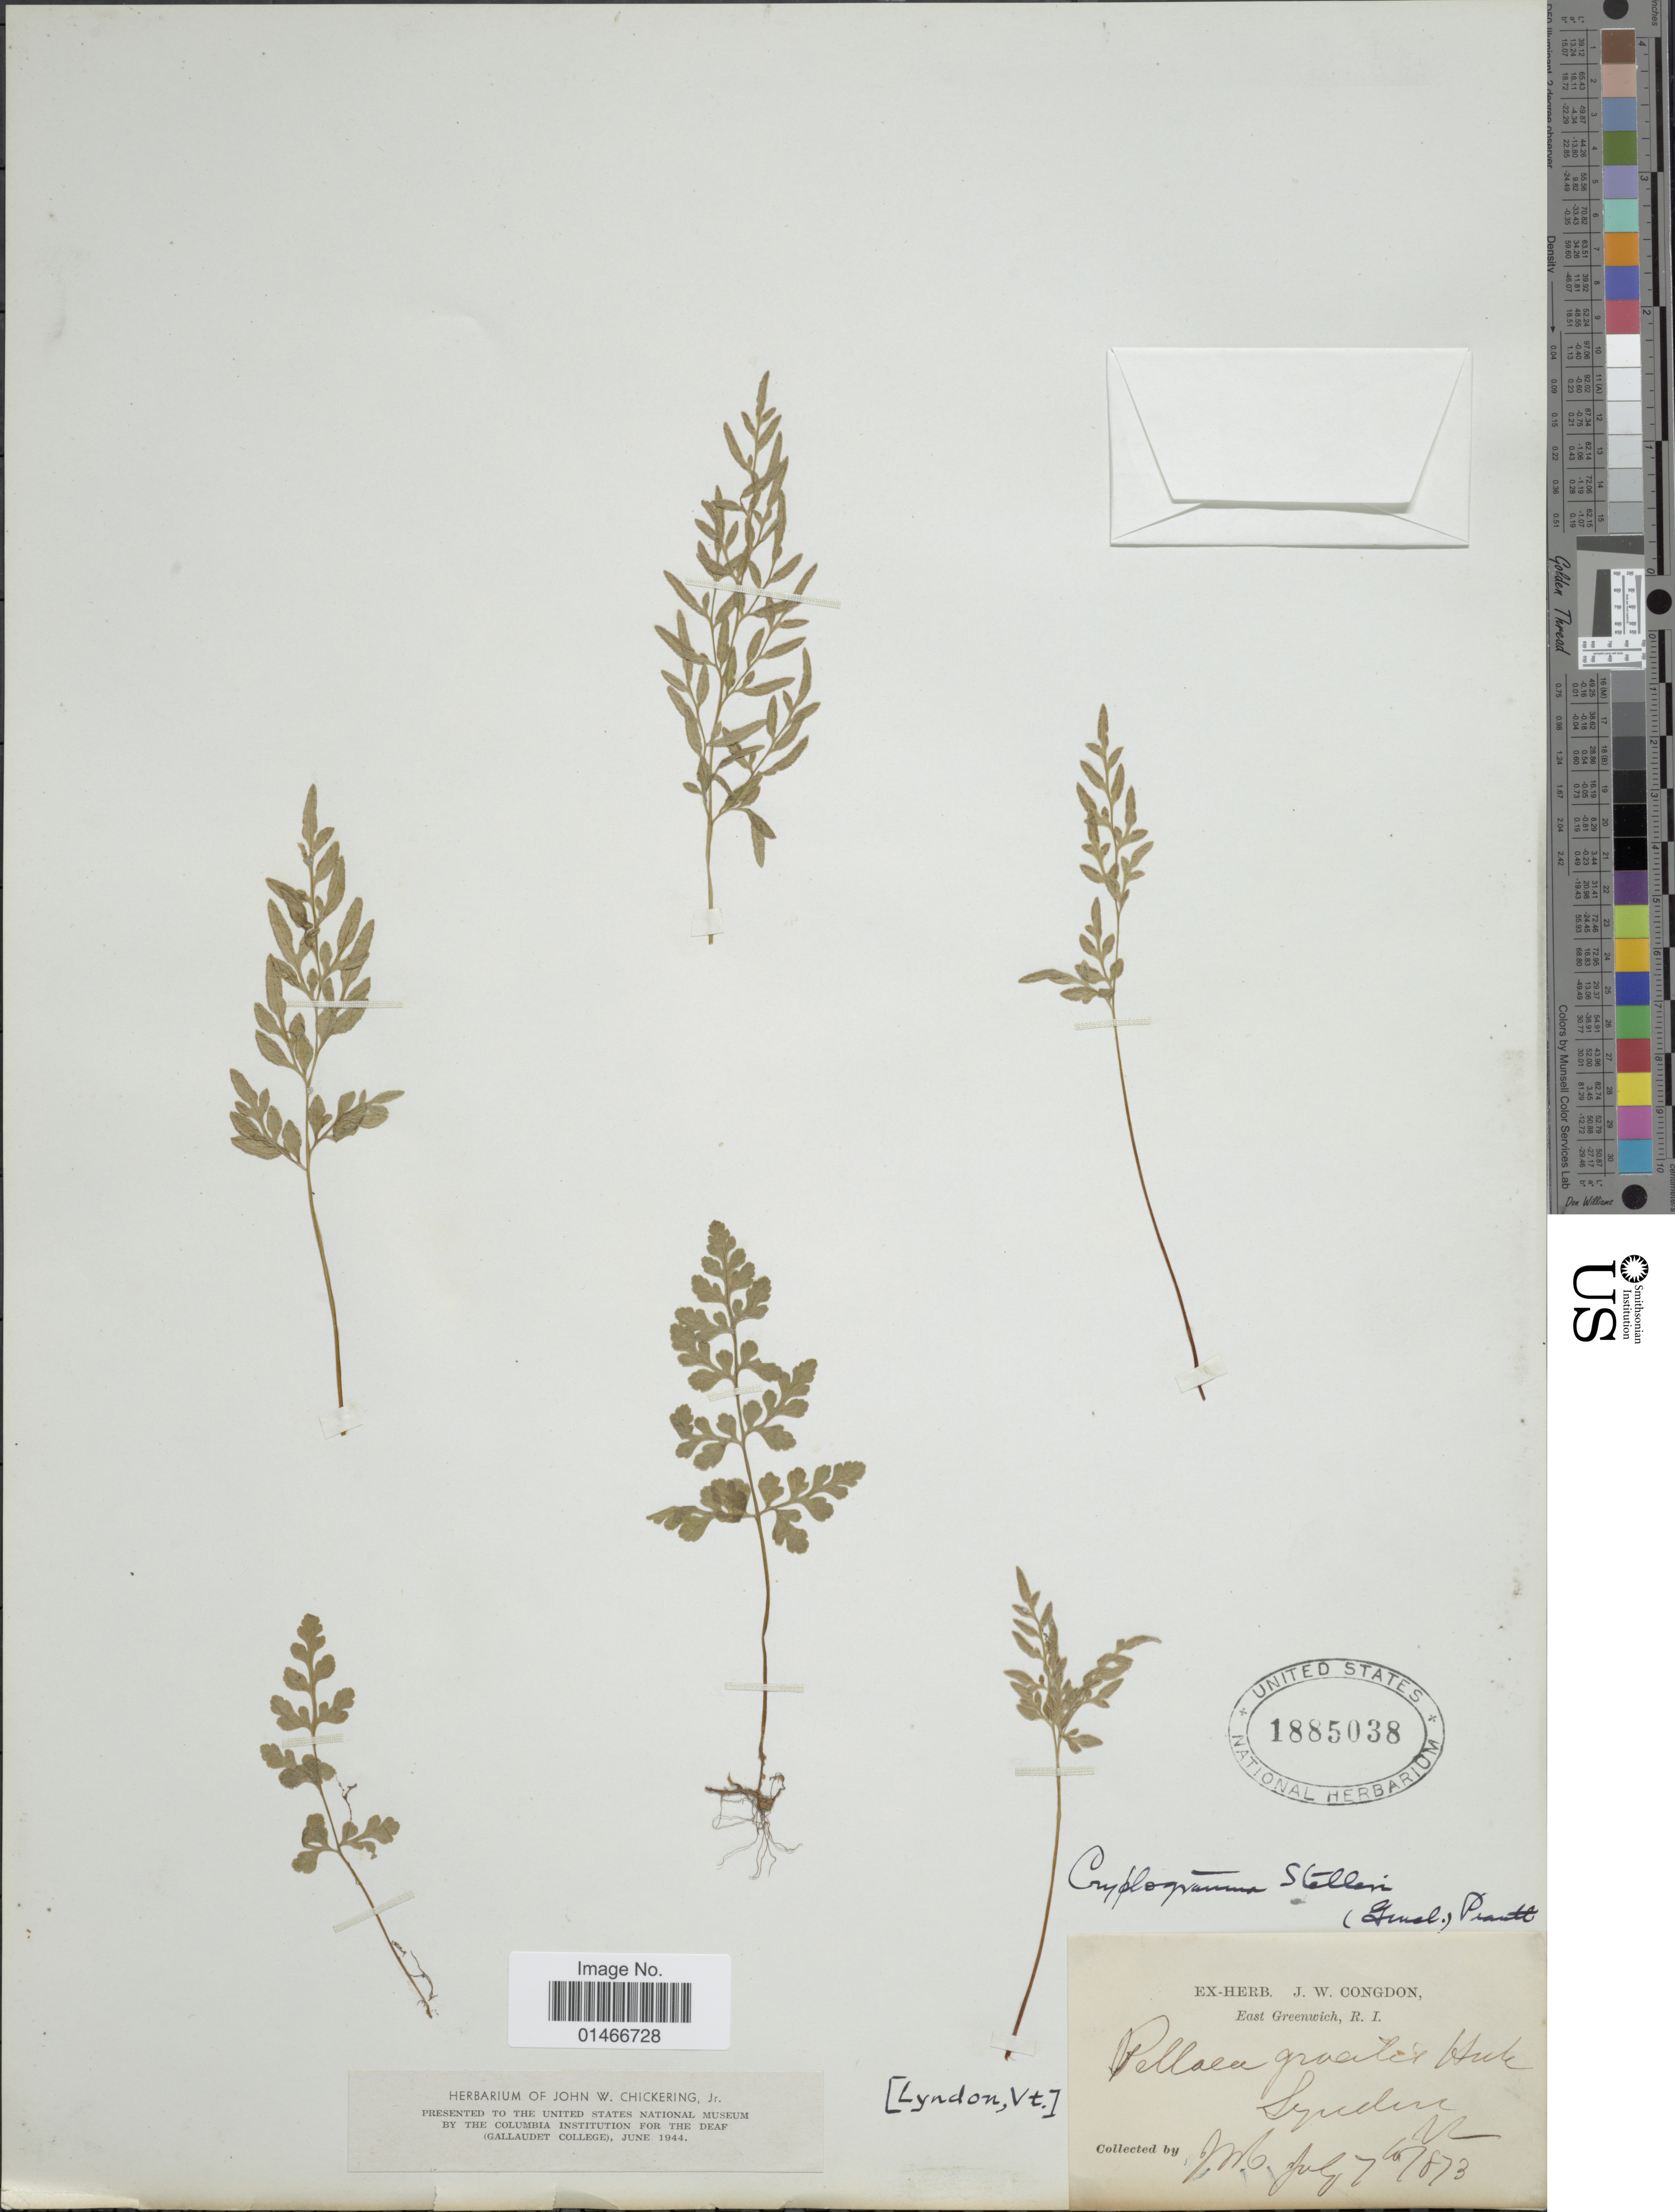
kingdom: Plantae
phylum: Tracheophyta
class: Polypodiopsida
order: Polypodiales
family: Pteridaceae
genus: Cryptogramma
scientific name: Cryptogramma stelleri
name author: (S.G. Gmel.) Prantl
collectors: J. W. Congdon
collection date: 1873-07-07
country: United States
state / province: Vermont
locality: Lynden.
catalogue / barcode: US 1885038